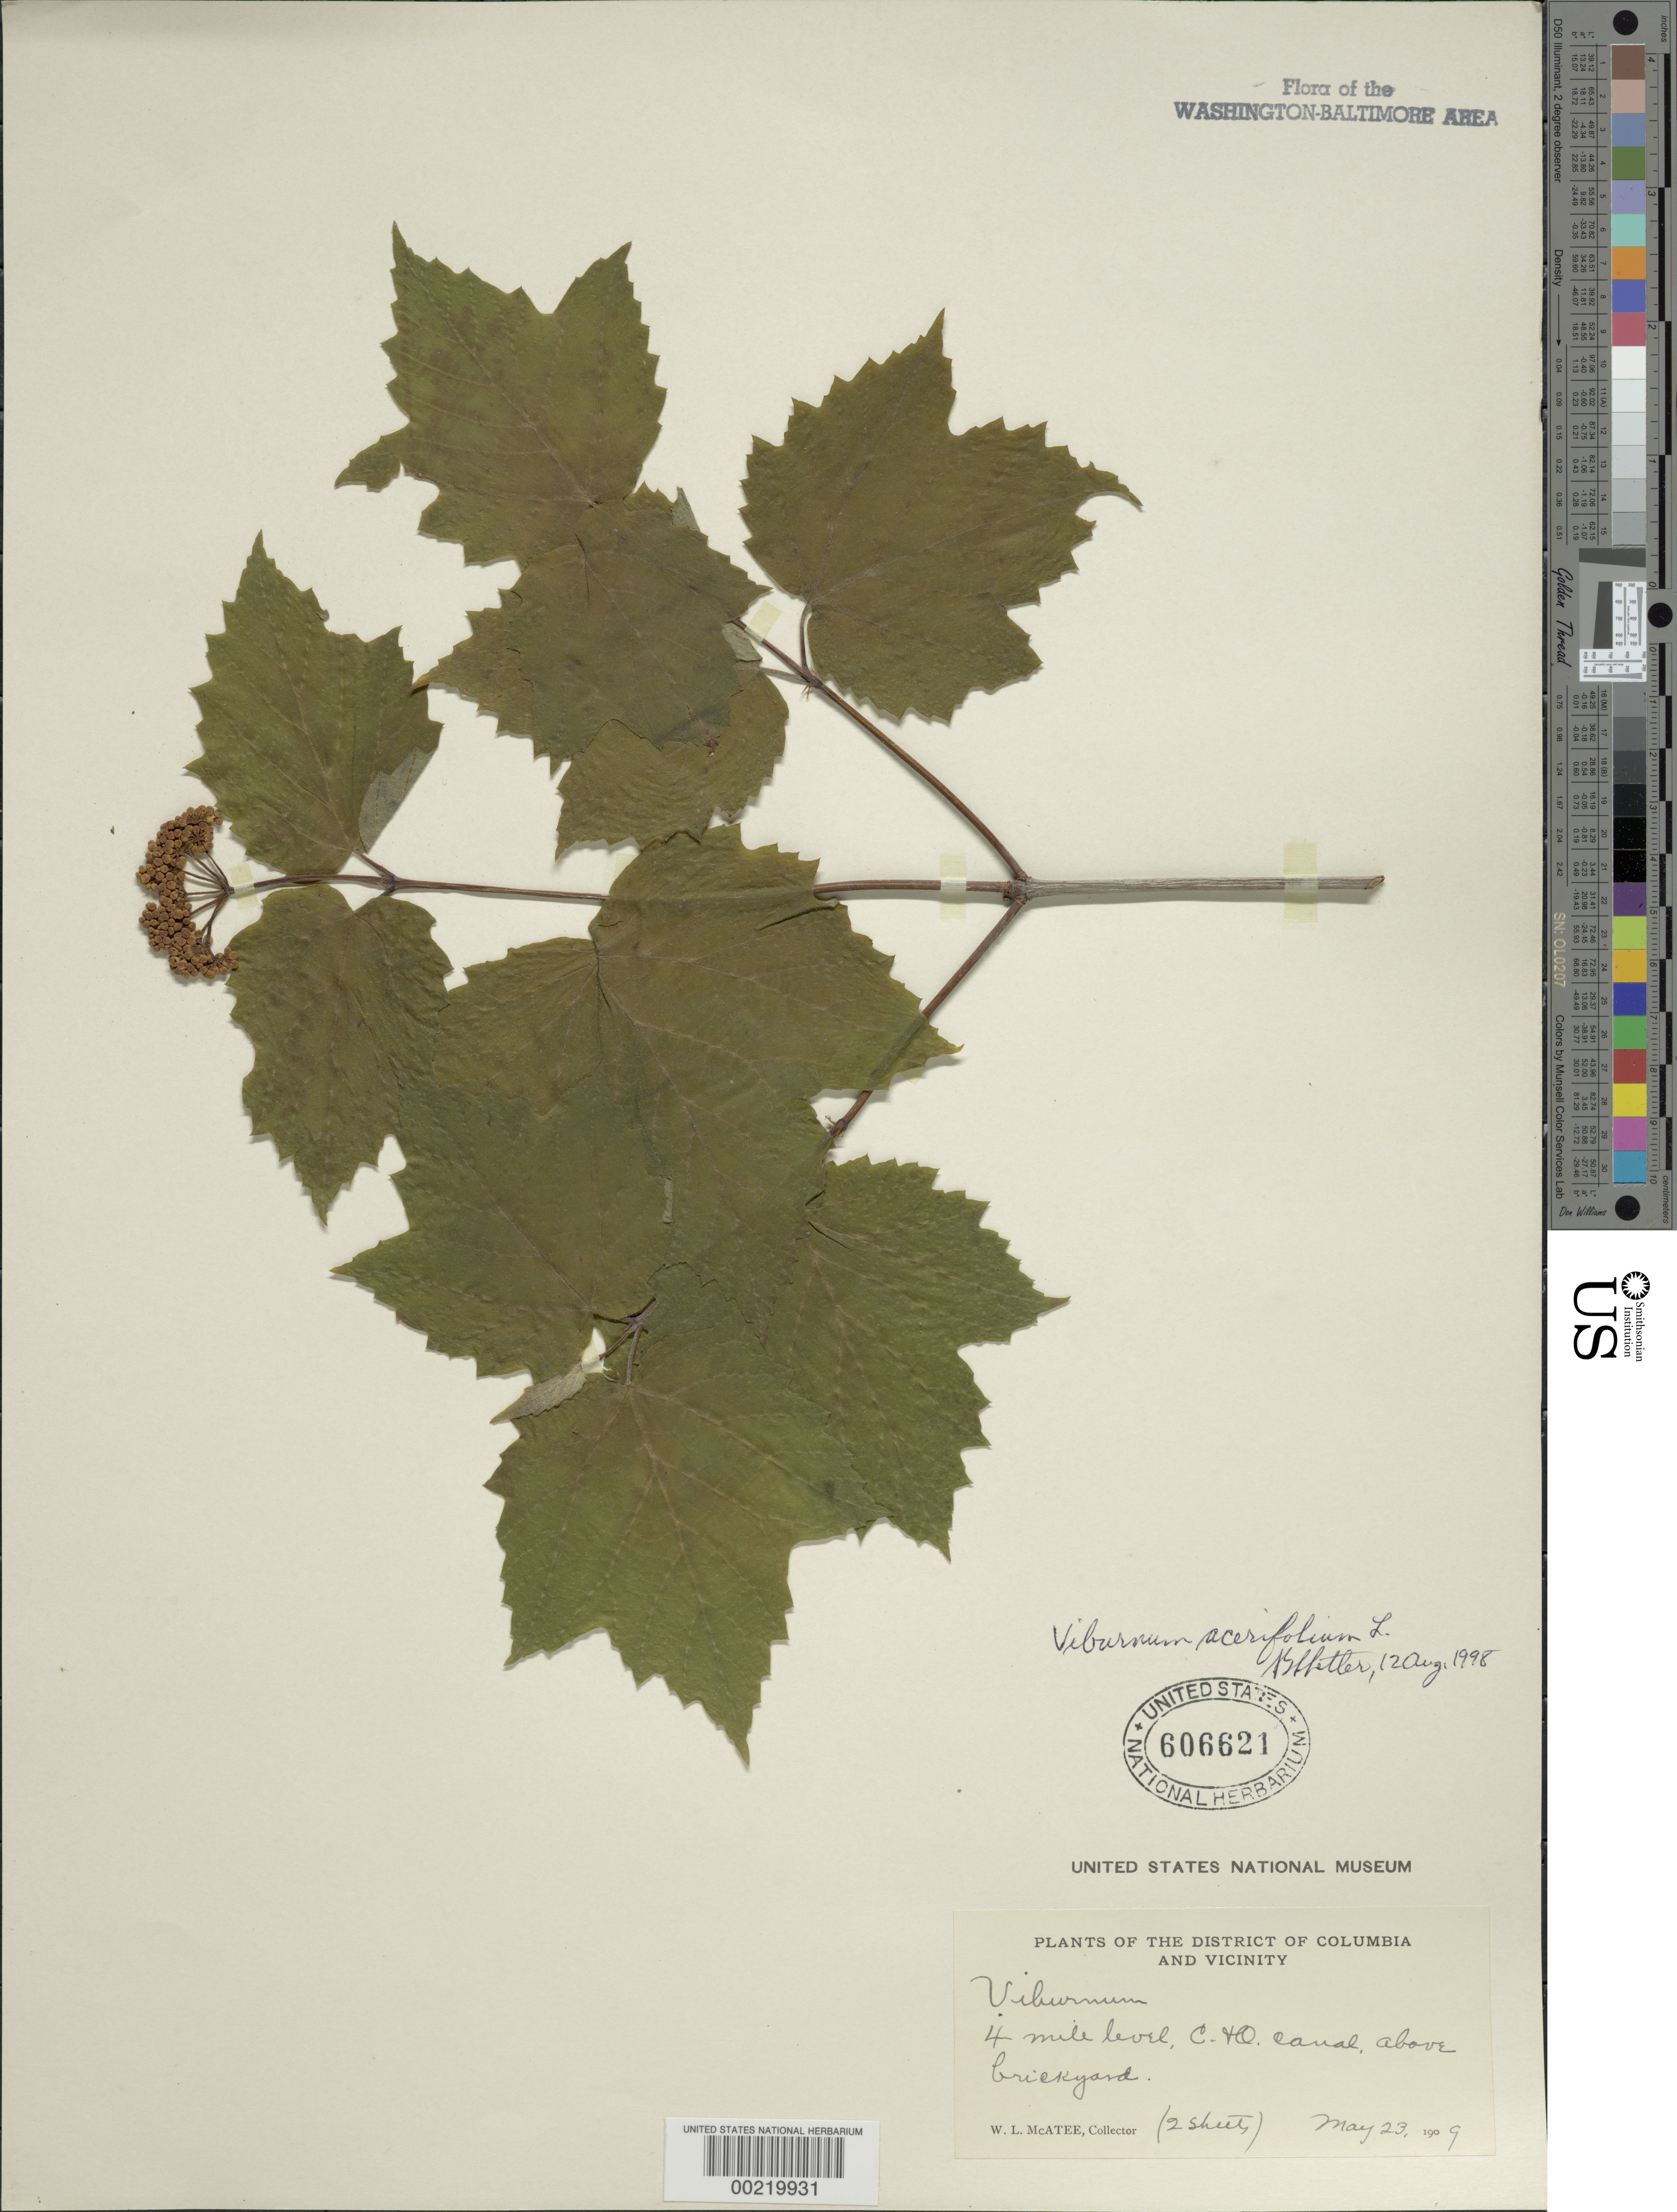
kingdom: Plantae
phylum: Tracheophyta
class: Magnoliopsida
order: Dipsacales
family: Viburnaceae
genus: Viburnum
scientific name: Viburnum acerifolium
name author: L.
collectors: W. McAtee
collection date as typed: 23 May 1909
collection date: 1909-05-23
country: United States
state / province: Maryland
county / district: Montgomery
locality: C. & O. Canal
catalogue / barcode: US 606621